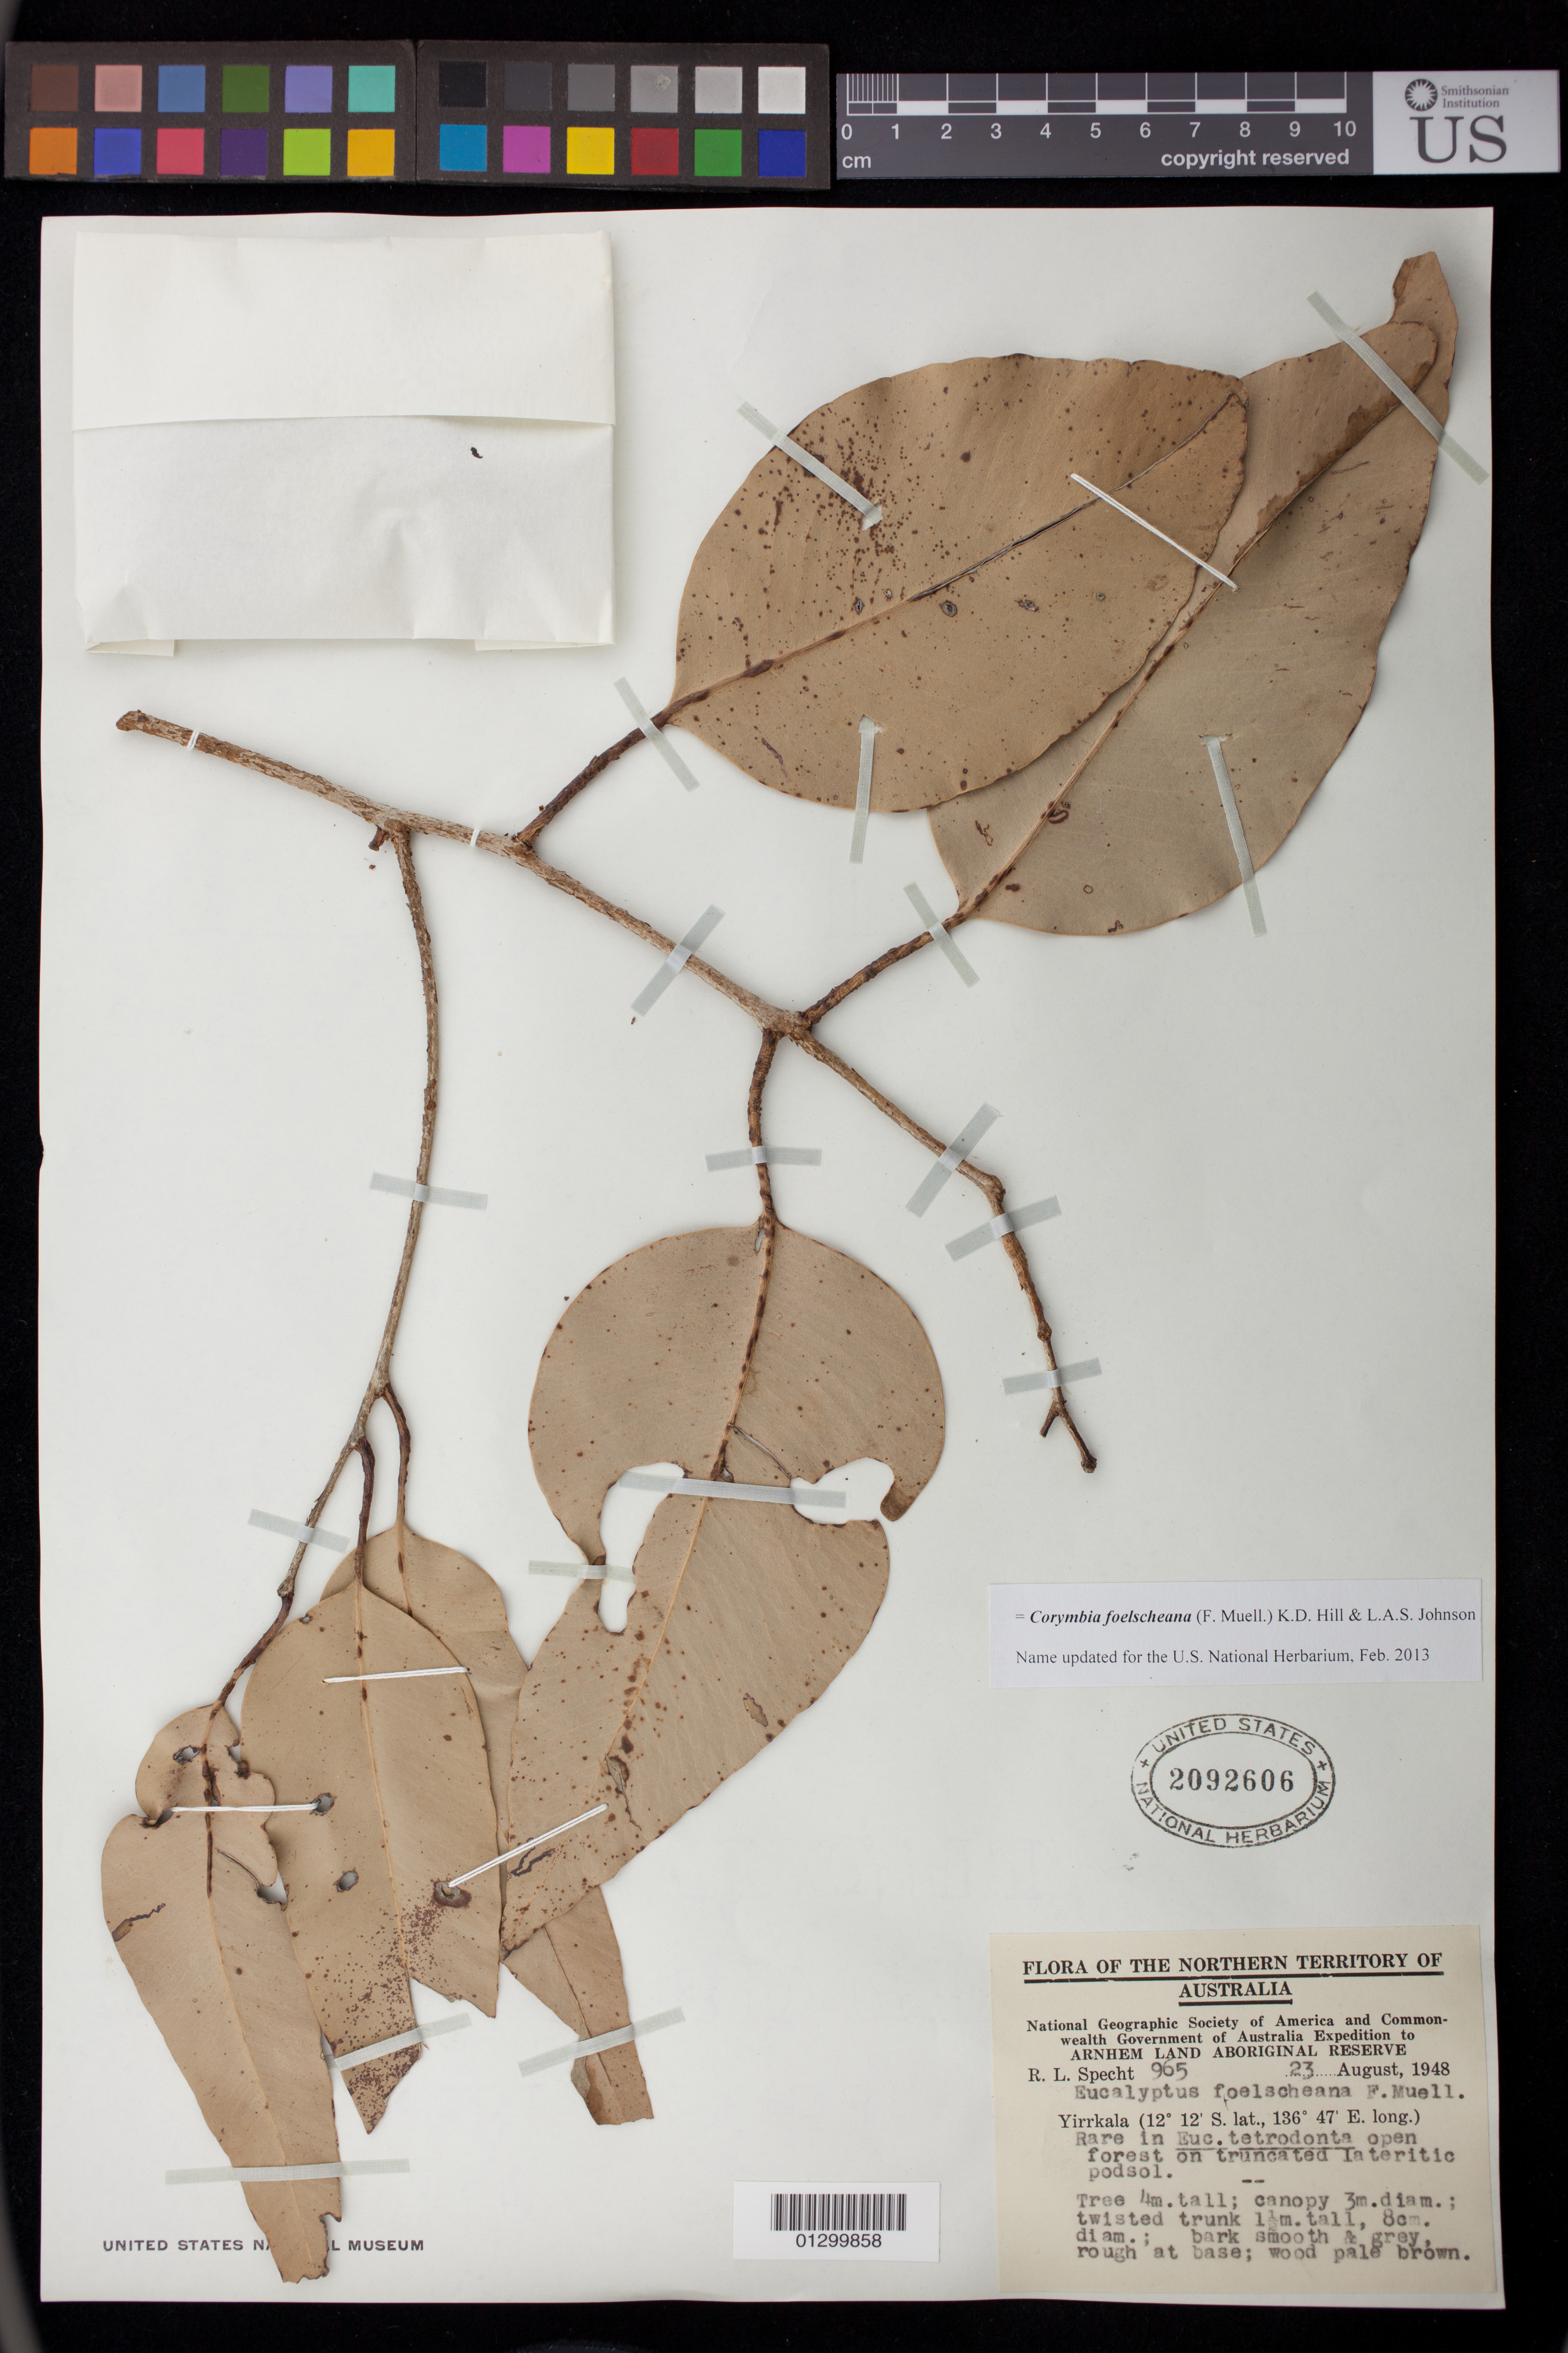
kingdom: Plantae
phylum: Tracheophyta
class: Magnoliopsida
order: Myrtales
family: Myrtaceae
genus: Corymbia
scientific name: Corymbia foelscheana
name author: (F. Muell.) K.D. Hill & L.A.S. Johnson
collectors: R. L. Specht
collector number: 965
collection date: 1948-08-23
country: Australia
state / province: Northern Territory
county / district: East Arnhem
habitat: Rare in Euc. tetradonta open forest on truncated lateritic podsoil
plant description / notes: Tree 4 m. tall; canopy 3 m. diam.; twisted trunk 1.5 m tall, 8 cm. diam.; bark smooth and grey, rough at base; wood pale brown.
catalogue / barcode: US 2092606